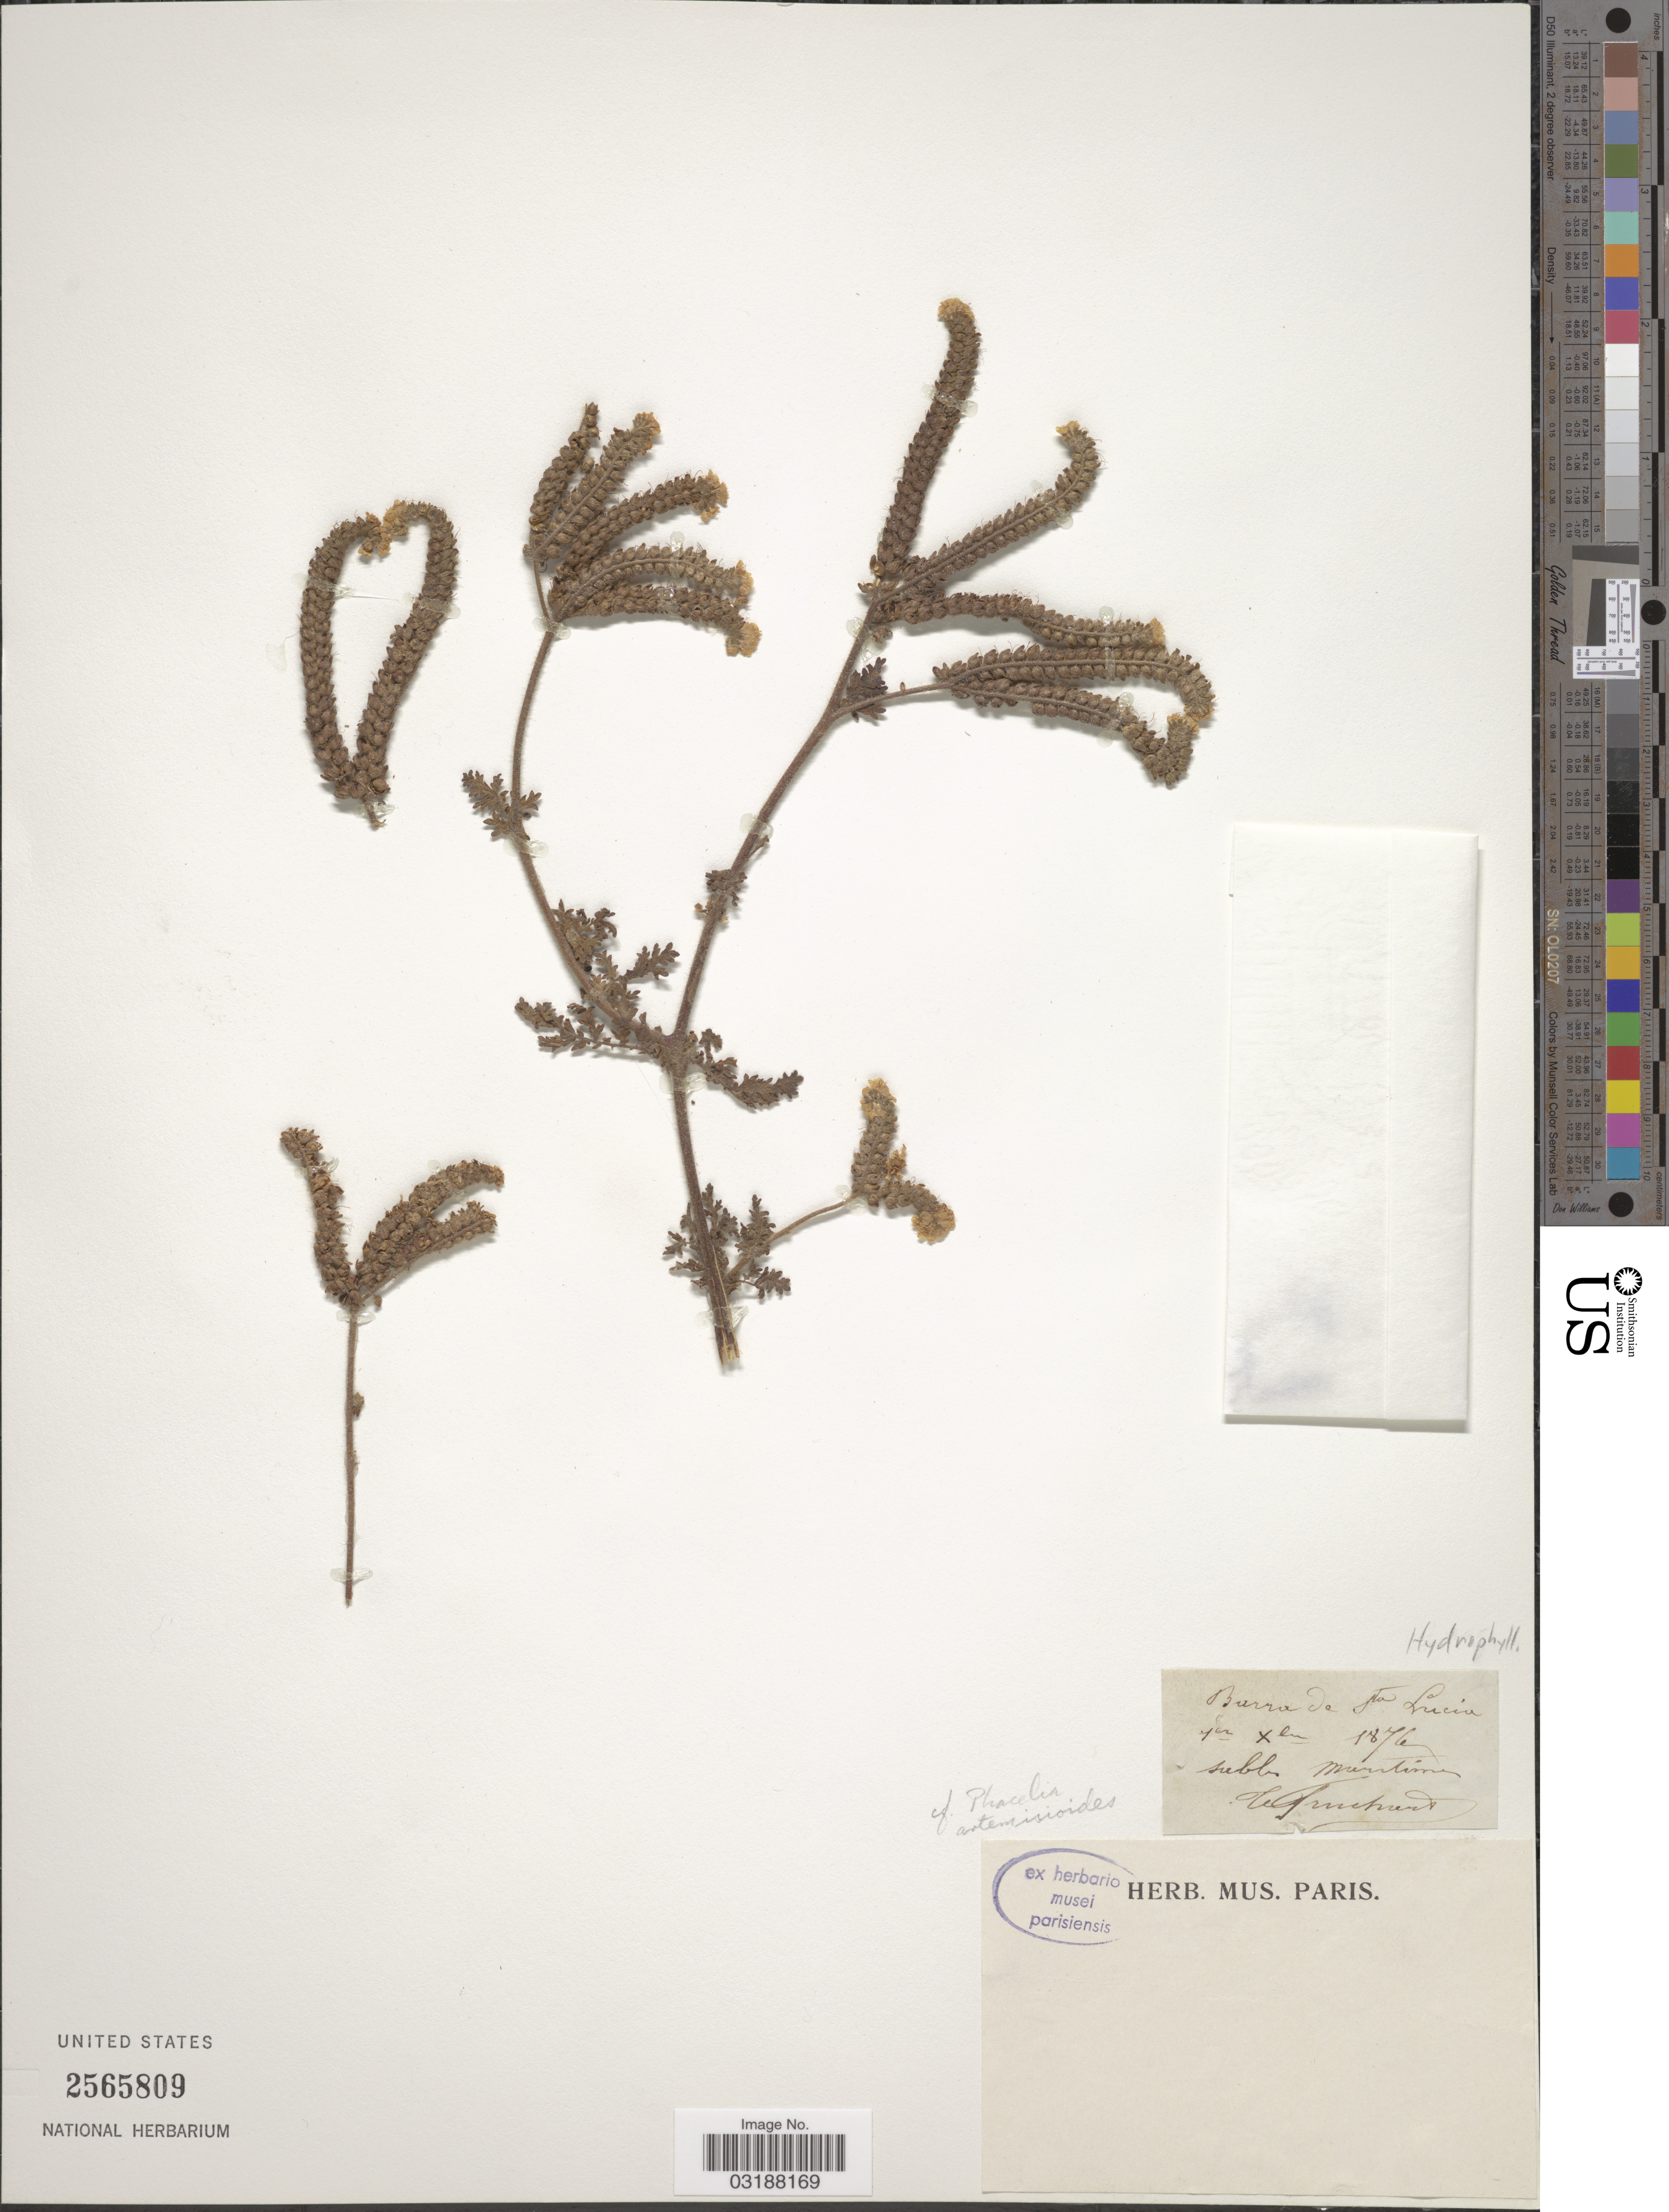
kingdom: Plantae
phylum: Tracheophyta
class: Magnoliopsida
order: Boraginales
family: Hydrophyllaceae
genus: Phacelia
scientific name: Phacelia artemisioides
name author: Griseb.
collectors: M. Fruchard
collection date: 1876-12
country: Uruguay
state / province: Montevideo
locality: Barra de Sta. Lucia.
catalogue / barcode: US 2565809